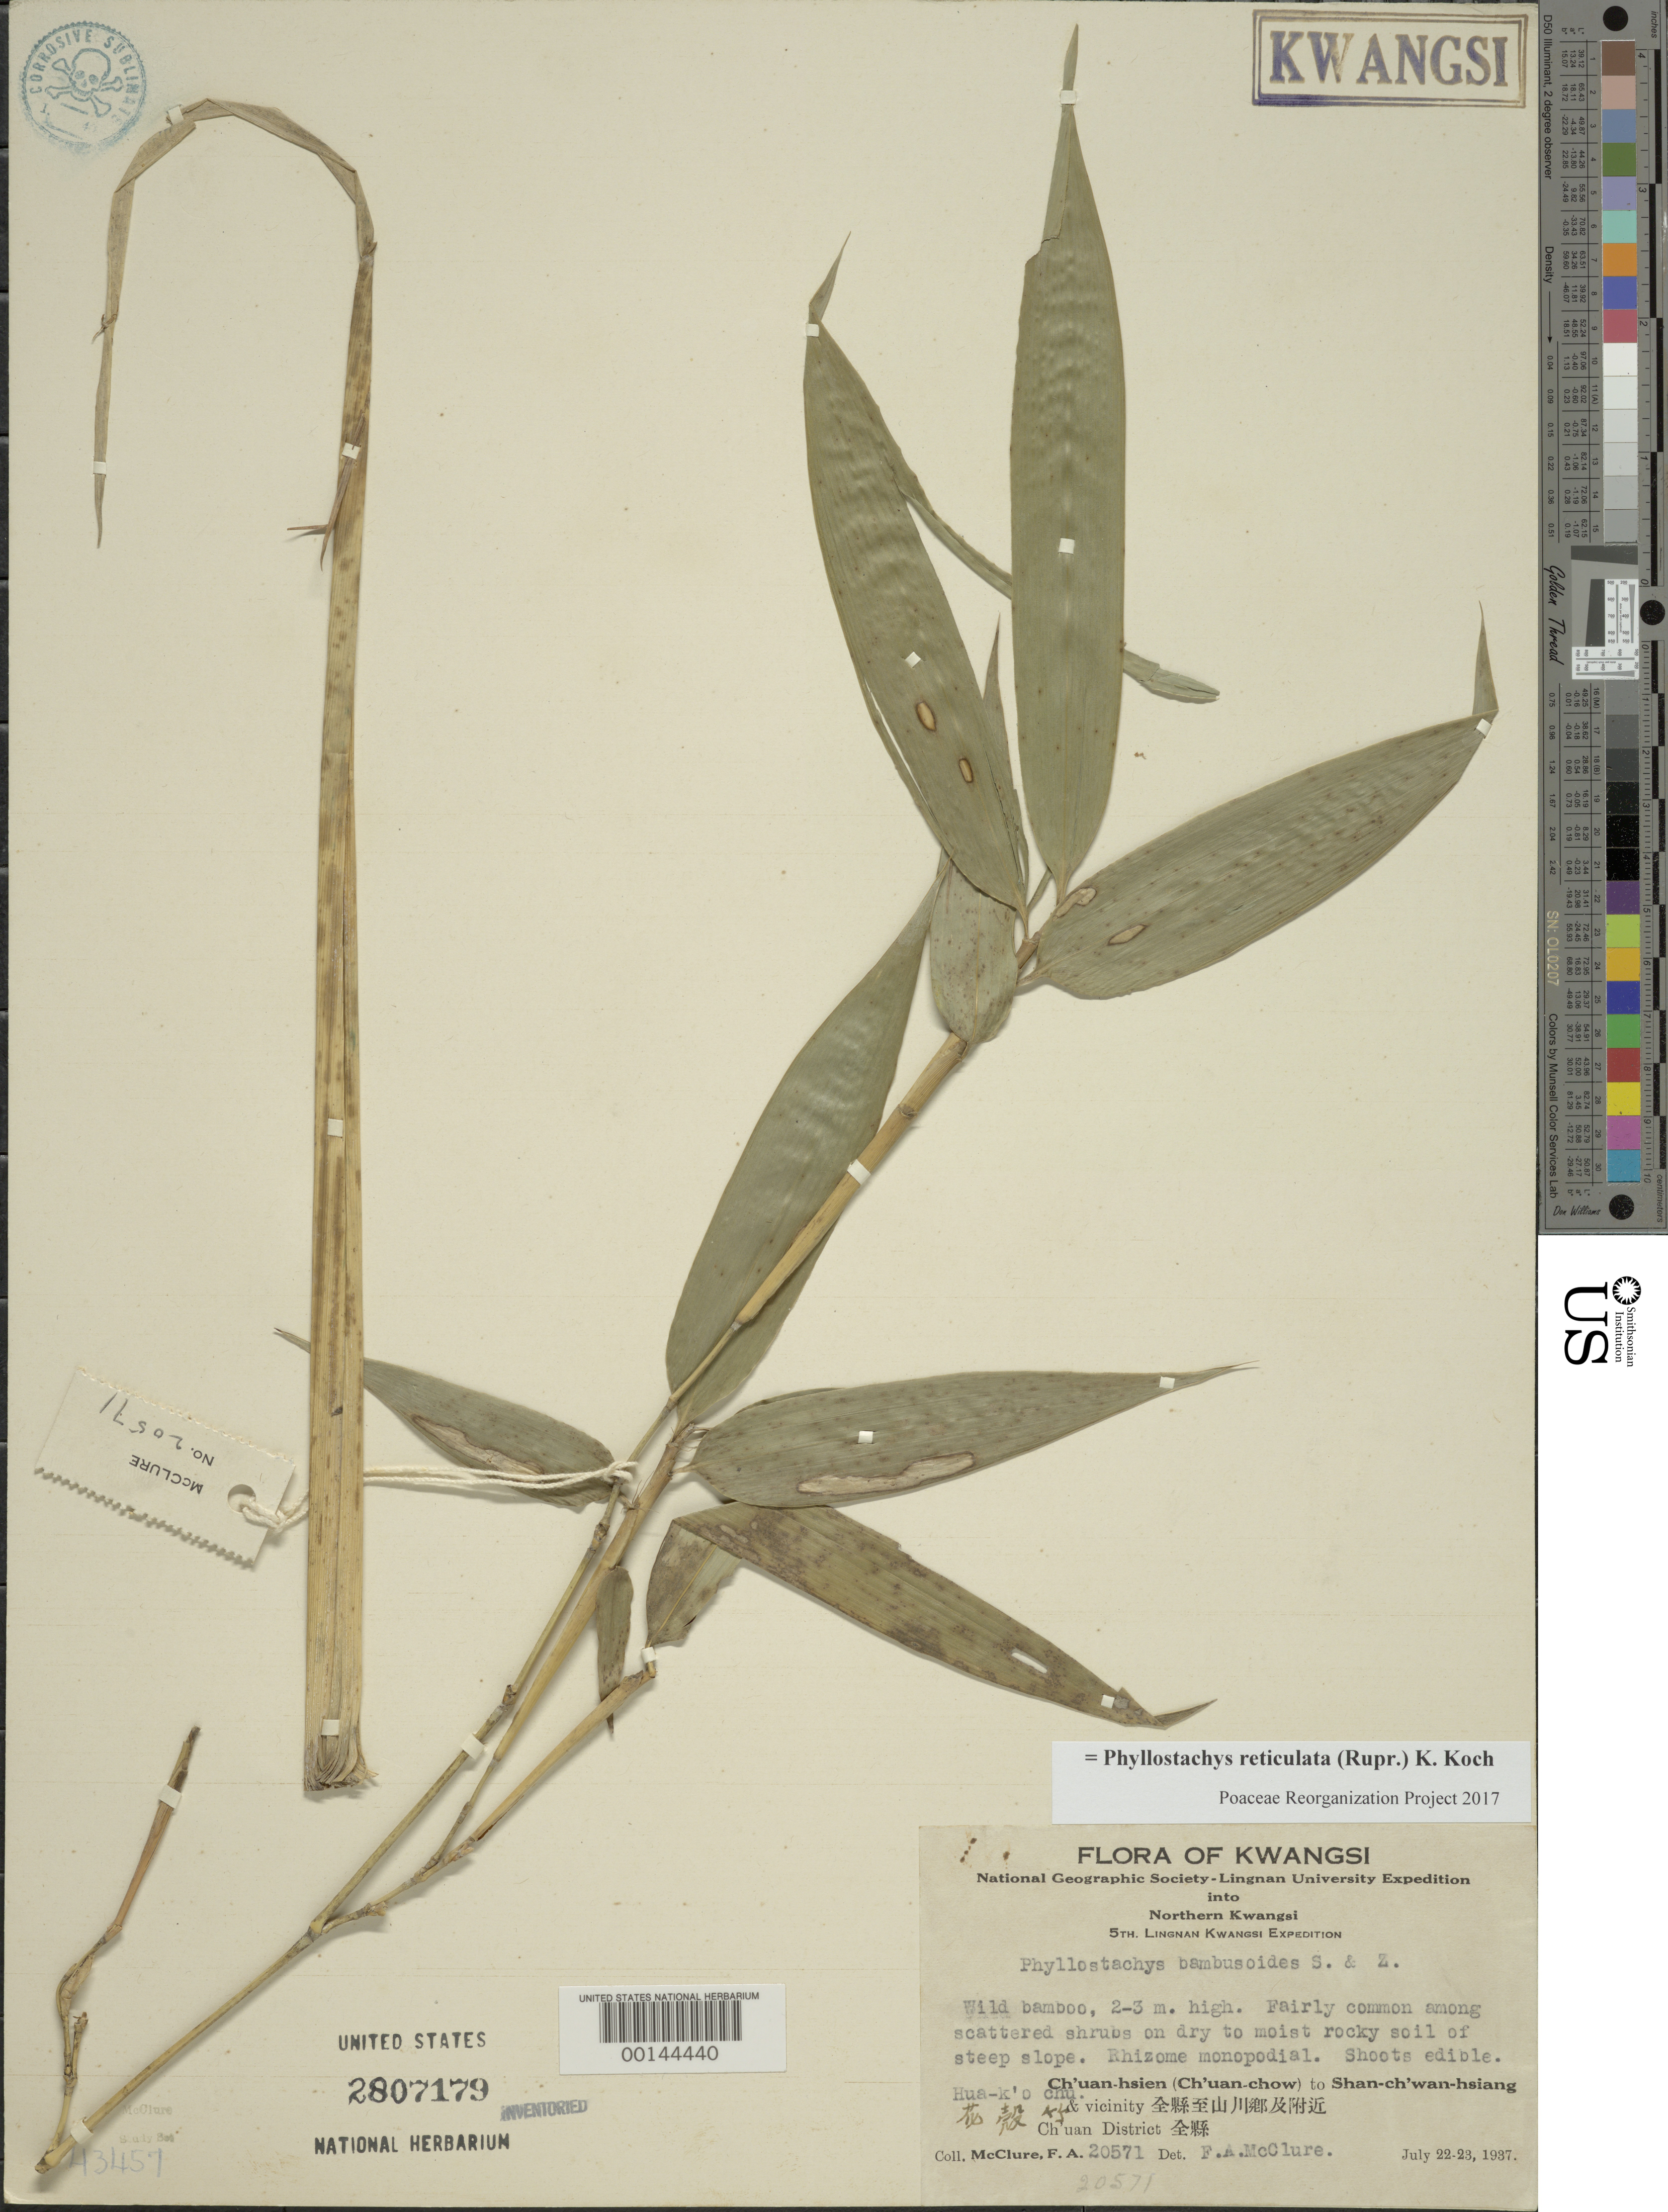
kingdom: Plantae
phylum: Tracheophyta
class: Liliopsida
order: Poales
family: Poaceae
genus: Phyllostachys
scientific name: Phyllostachys reticulata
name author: (Rupr.) K. Koch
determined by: Poaceae Reorganization Project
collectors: F. A. McClure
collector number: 20571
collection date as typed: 22 Jul 1937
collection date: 1937-07-22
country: China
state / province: Jiangxi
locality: Ch'uan, ch'uan-hsien/shan-ch'wan-hsiang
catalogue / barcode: US 2807179